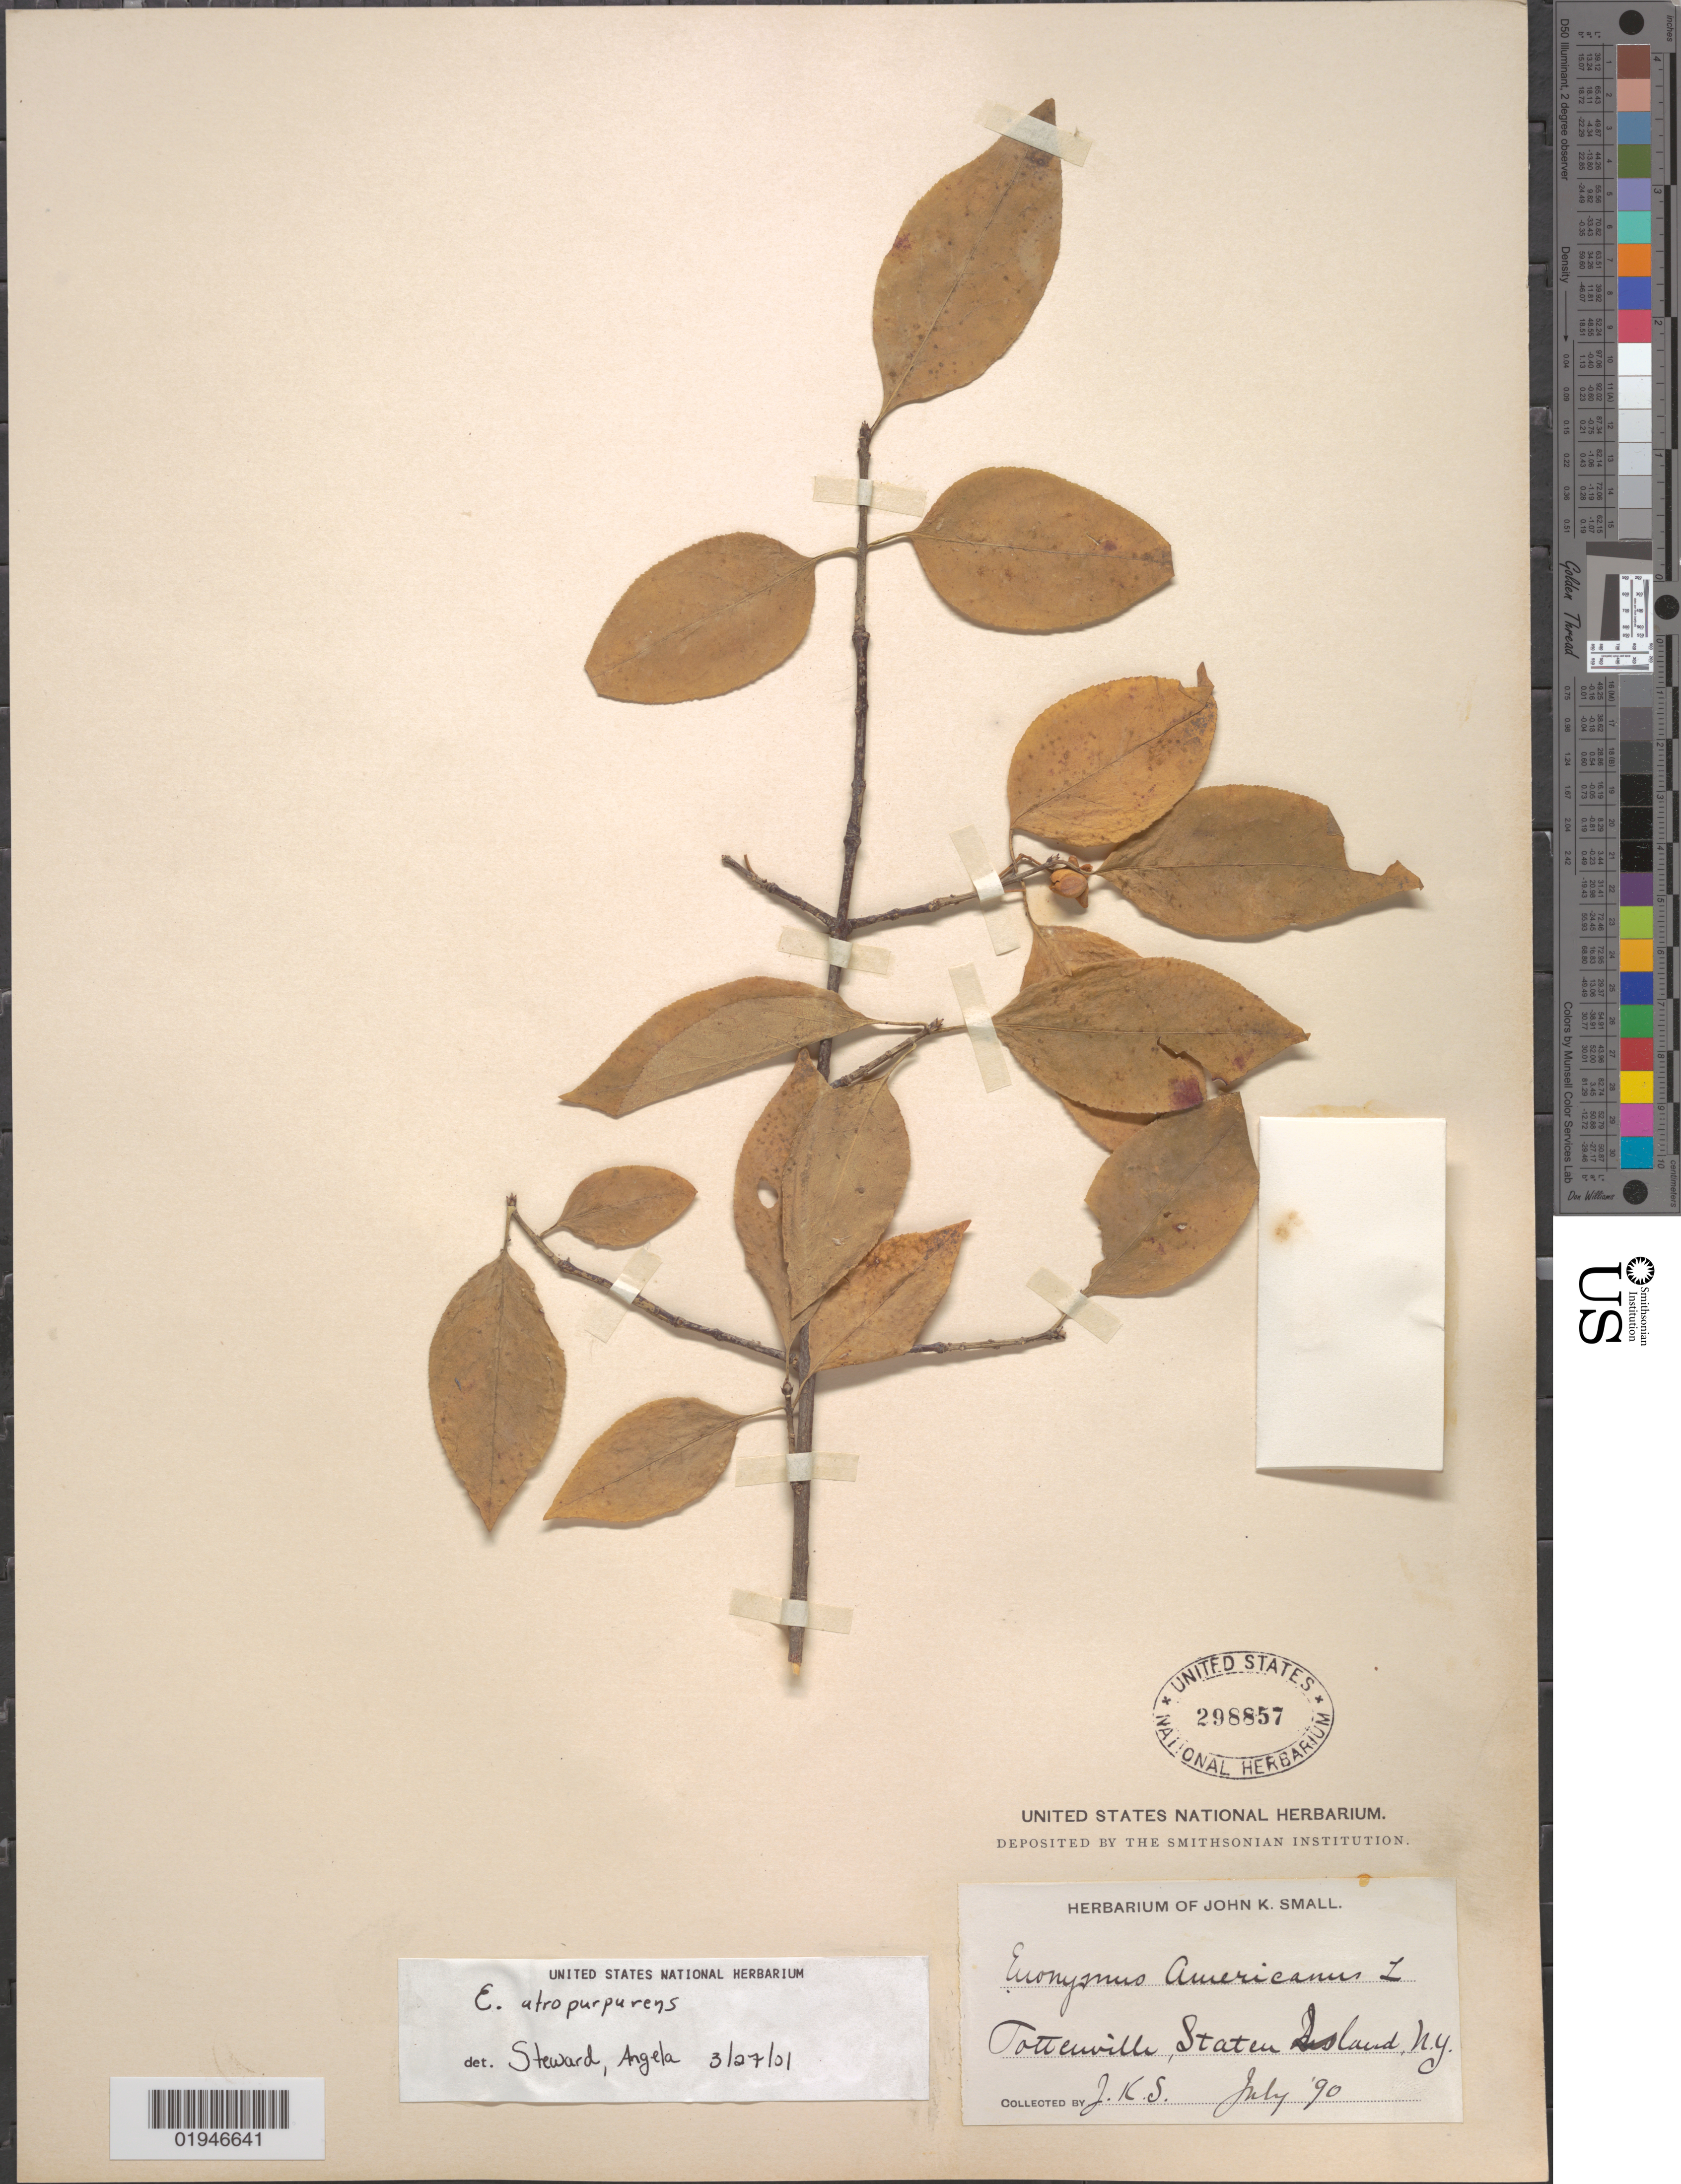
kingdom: Plantae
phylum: Tracheophyta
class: Magnoliopsida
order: Celastrales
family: Celastraceae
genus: Euonymus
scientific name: Euonymus atropurpureus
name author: Jacq.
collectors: J. K. Small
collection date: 1890-07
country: United States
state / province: New York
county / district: Richmond County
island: Staten Island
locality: Tottenville [?]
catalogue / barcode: US 298857